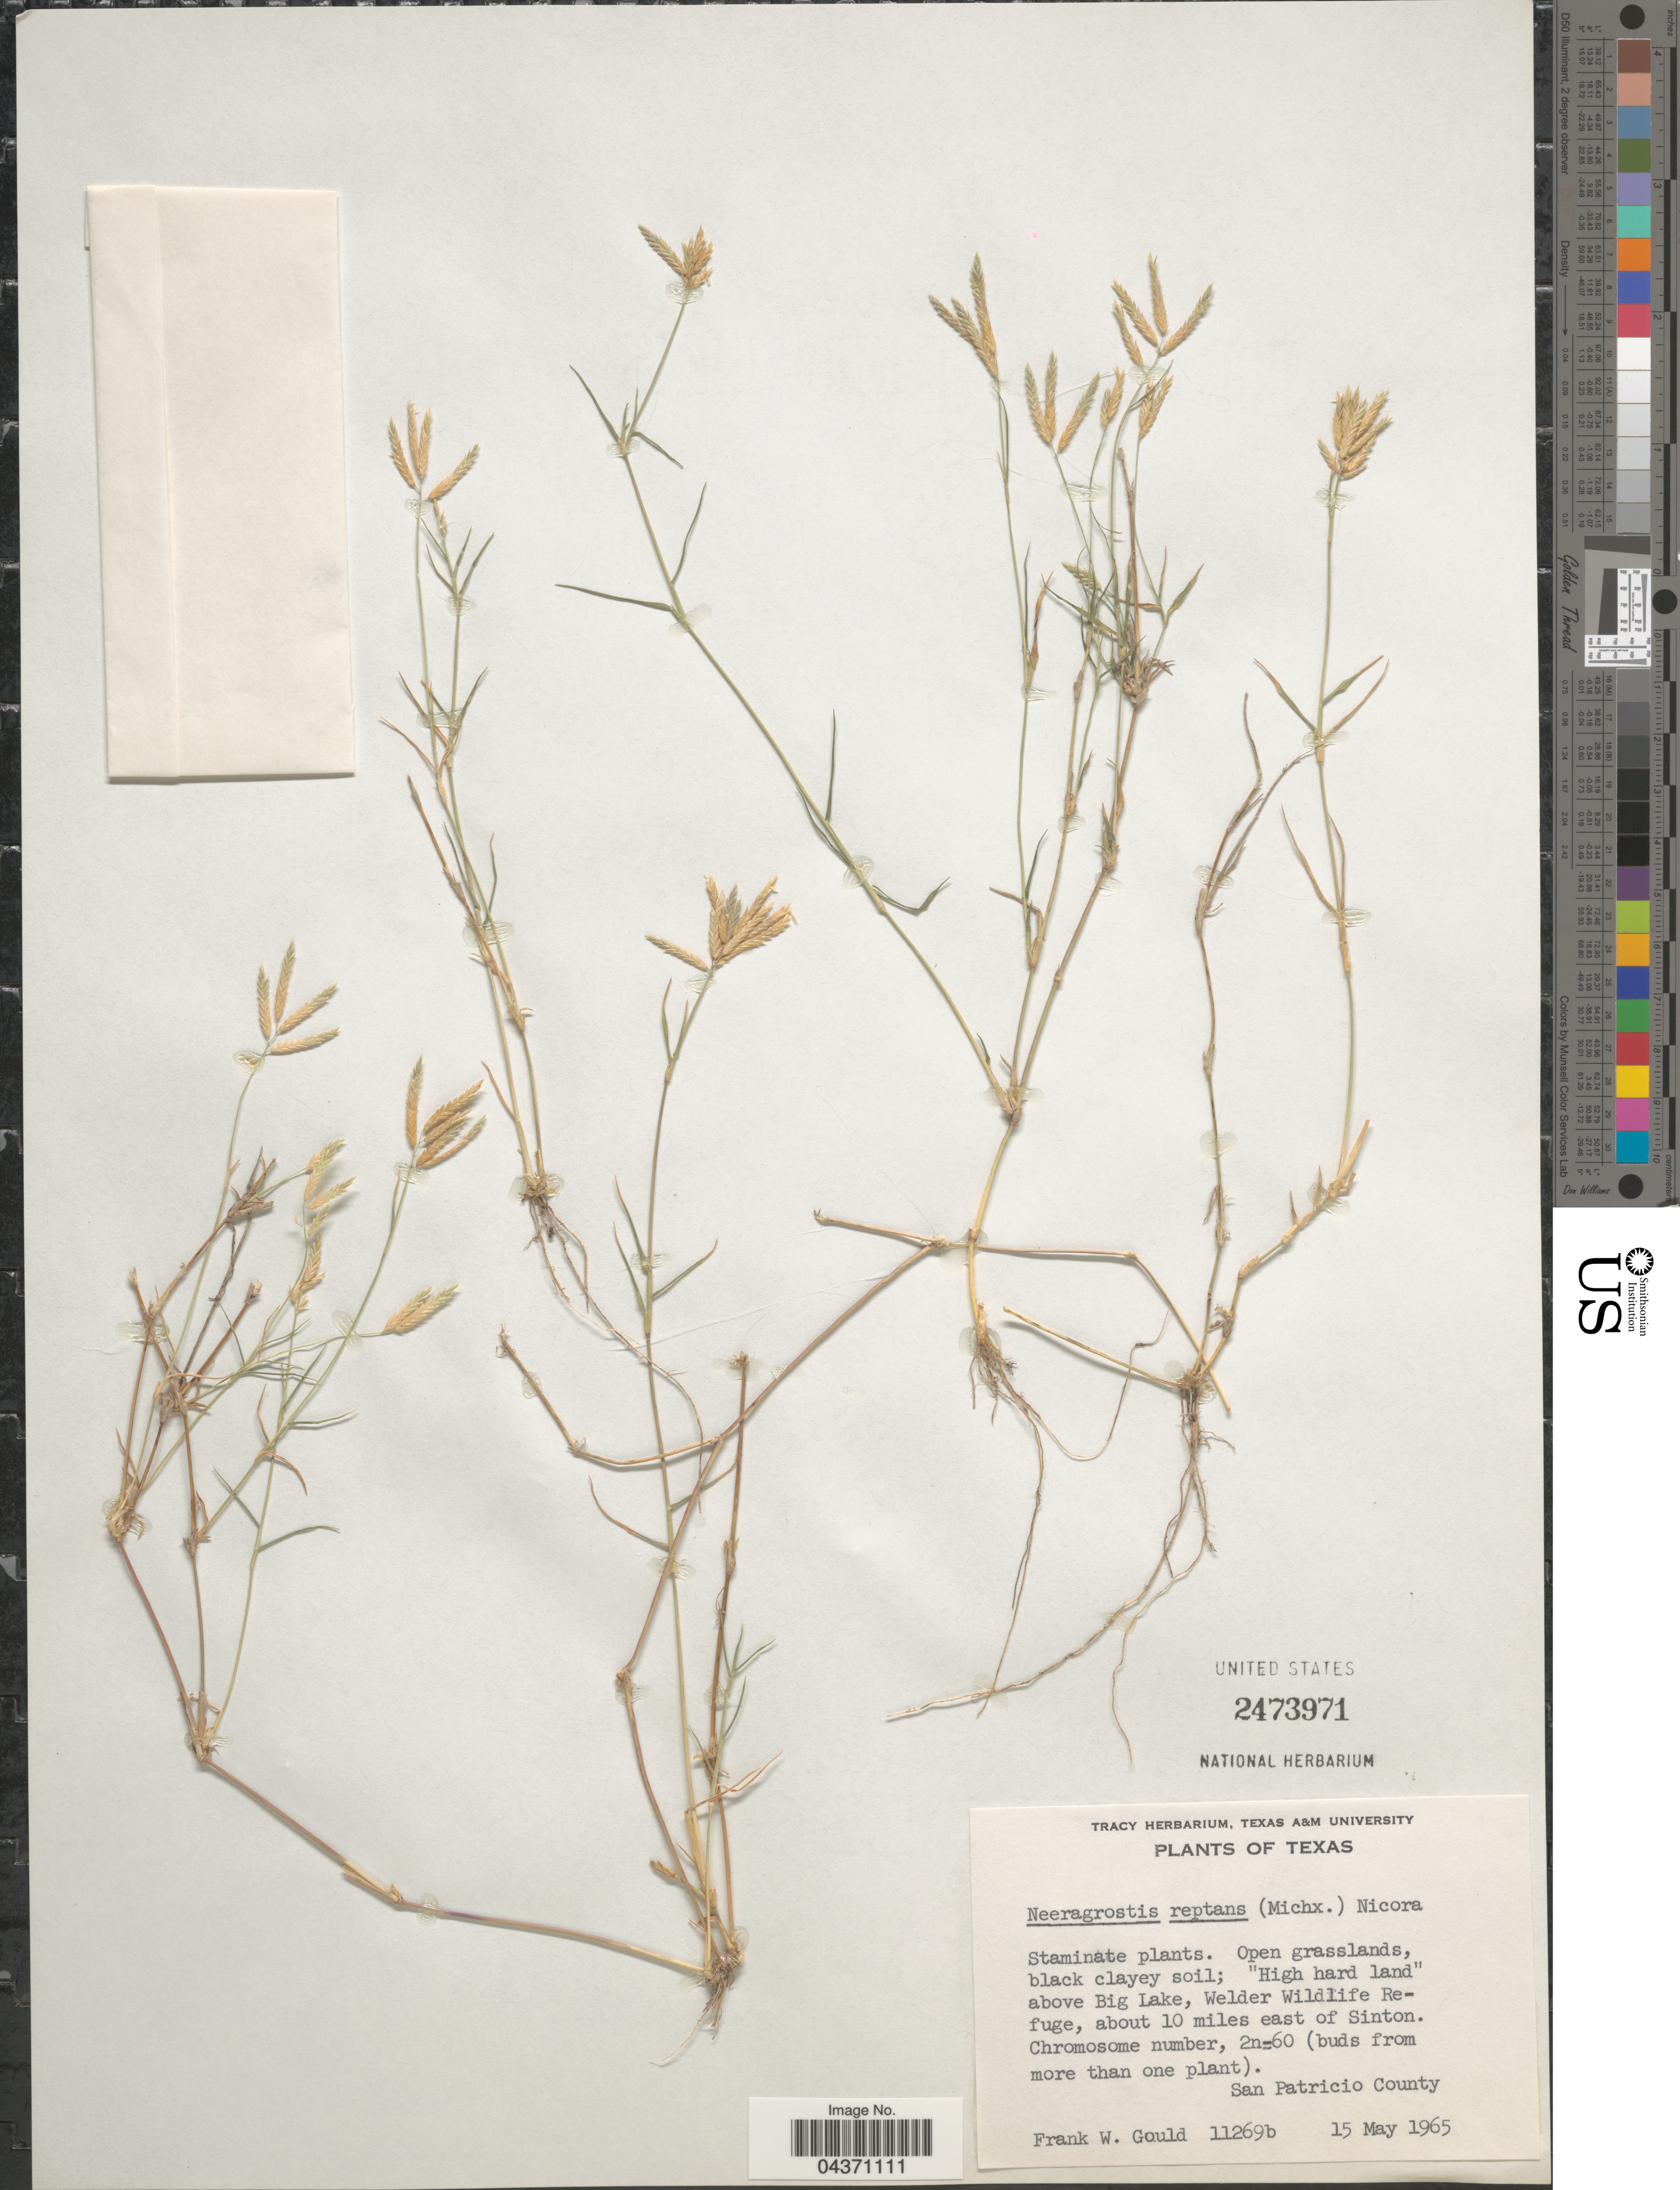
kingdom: Plantae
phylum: Tracheophyta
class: Liliopsida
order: Poales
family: Poaceae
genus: Eragrostis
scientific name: Eragrostis reptans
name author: (Michx.) Nees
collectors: F. W. Gould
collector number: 11269b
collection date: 1965-05-15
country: United States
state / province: Texas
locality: Open grasslands, black clayey soil; "High hard land" above Big Lake, Welder Wildlife Refuge, about 10 miles east of Sinton. San Patricio County.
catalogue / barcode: US 2473971